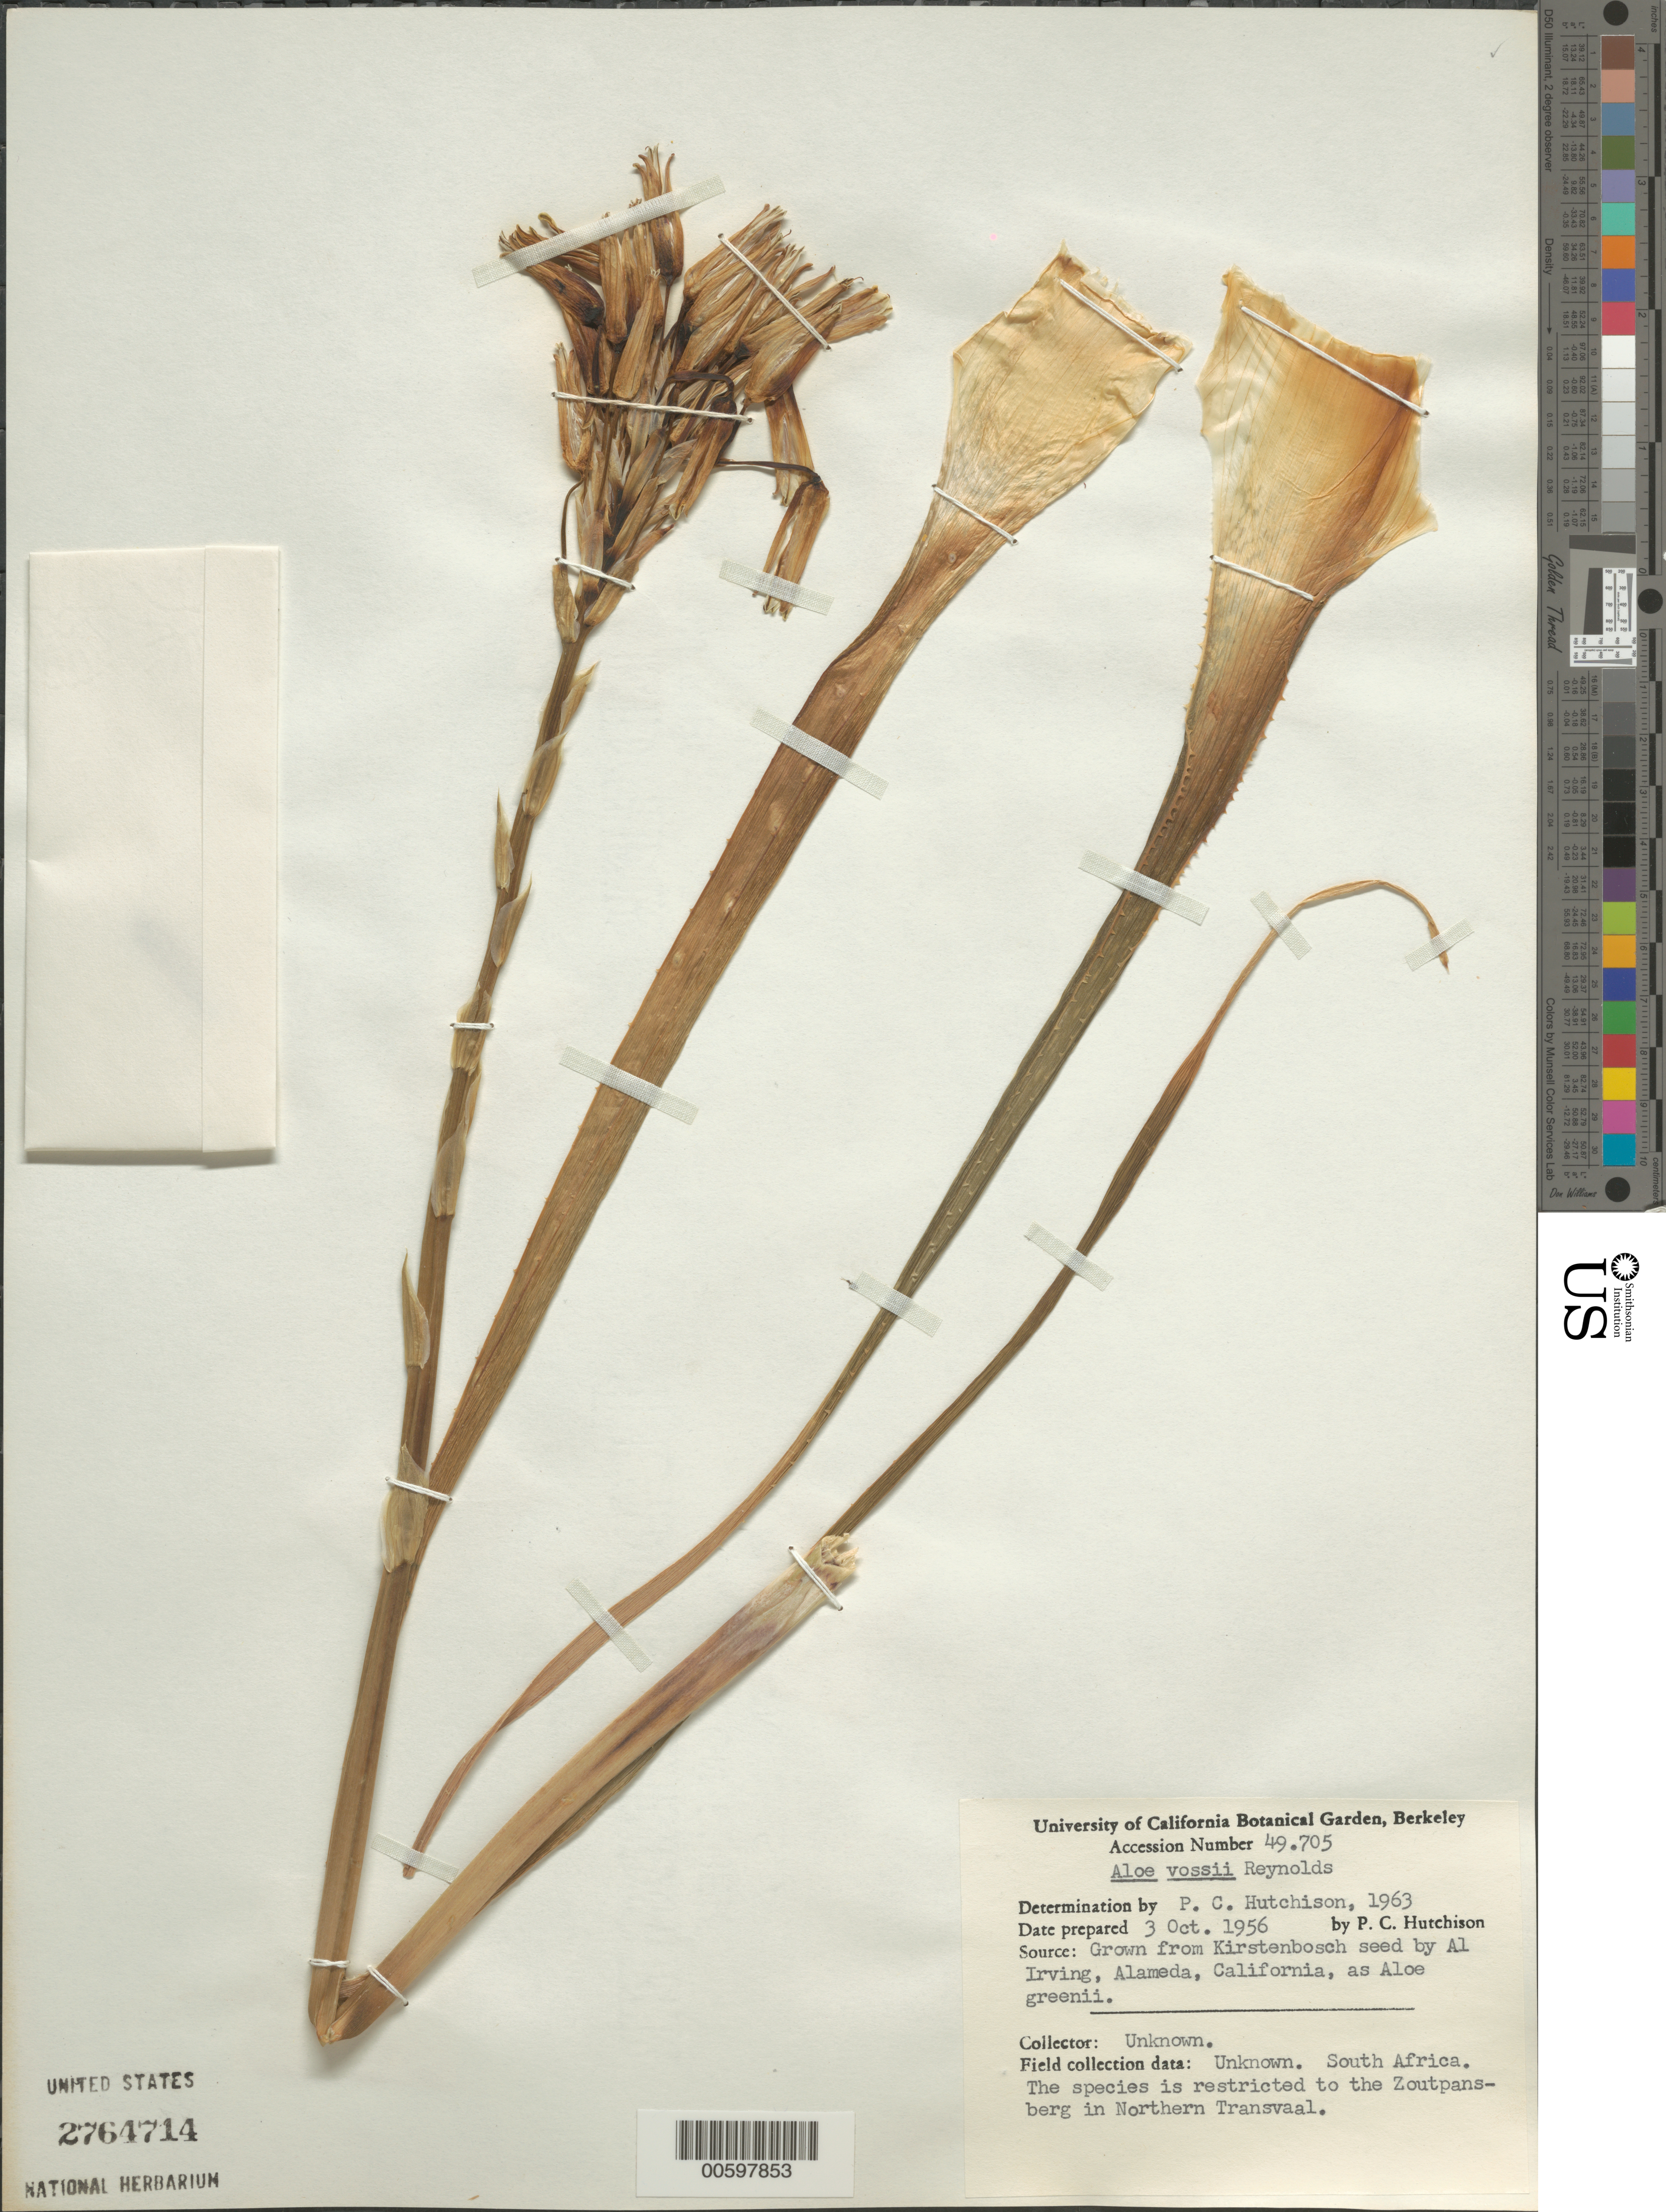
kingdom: Plantae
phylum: Tracheophyta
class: Liliopsida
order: Asparagales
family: Asphodelaceae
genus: Aloe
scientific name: Aloe vossii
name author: Reynolds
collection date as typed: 03 Oct 1956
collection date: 1956-10-03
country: United States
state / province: California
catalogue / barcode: US 2764714